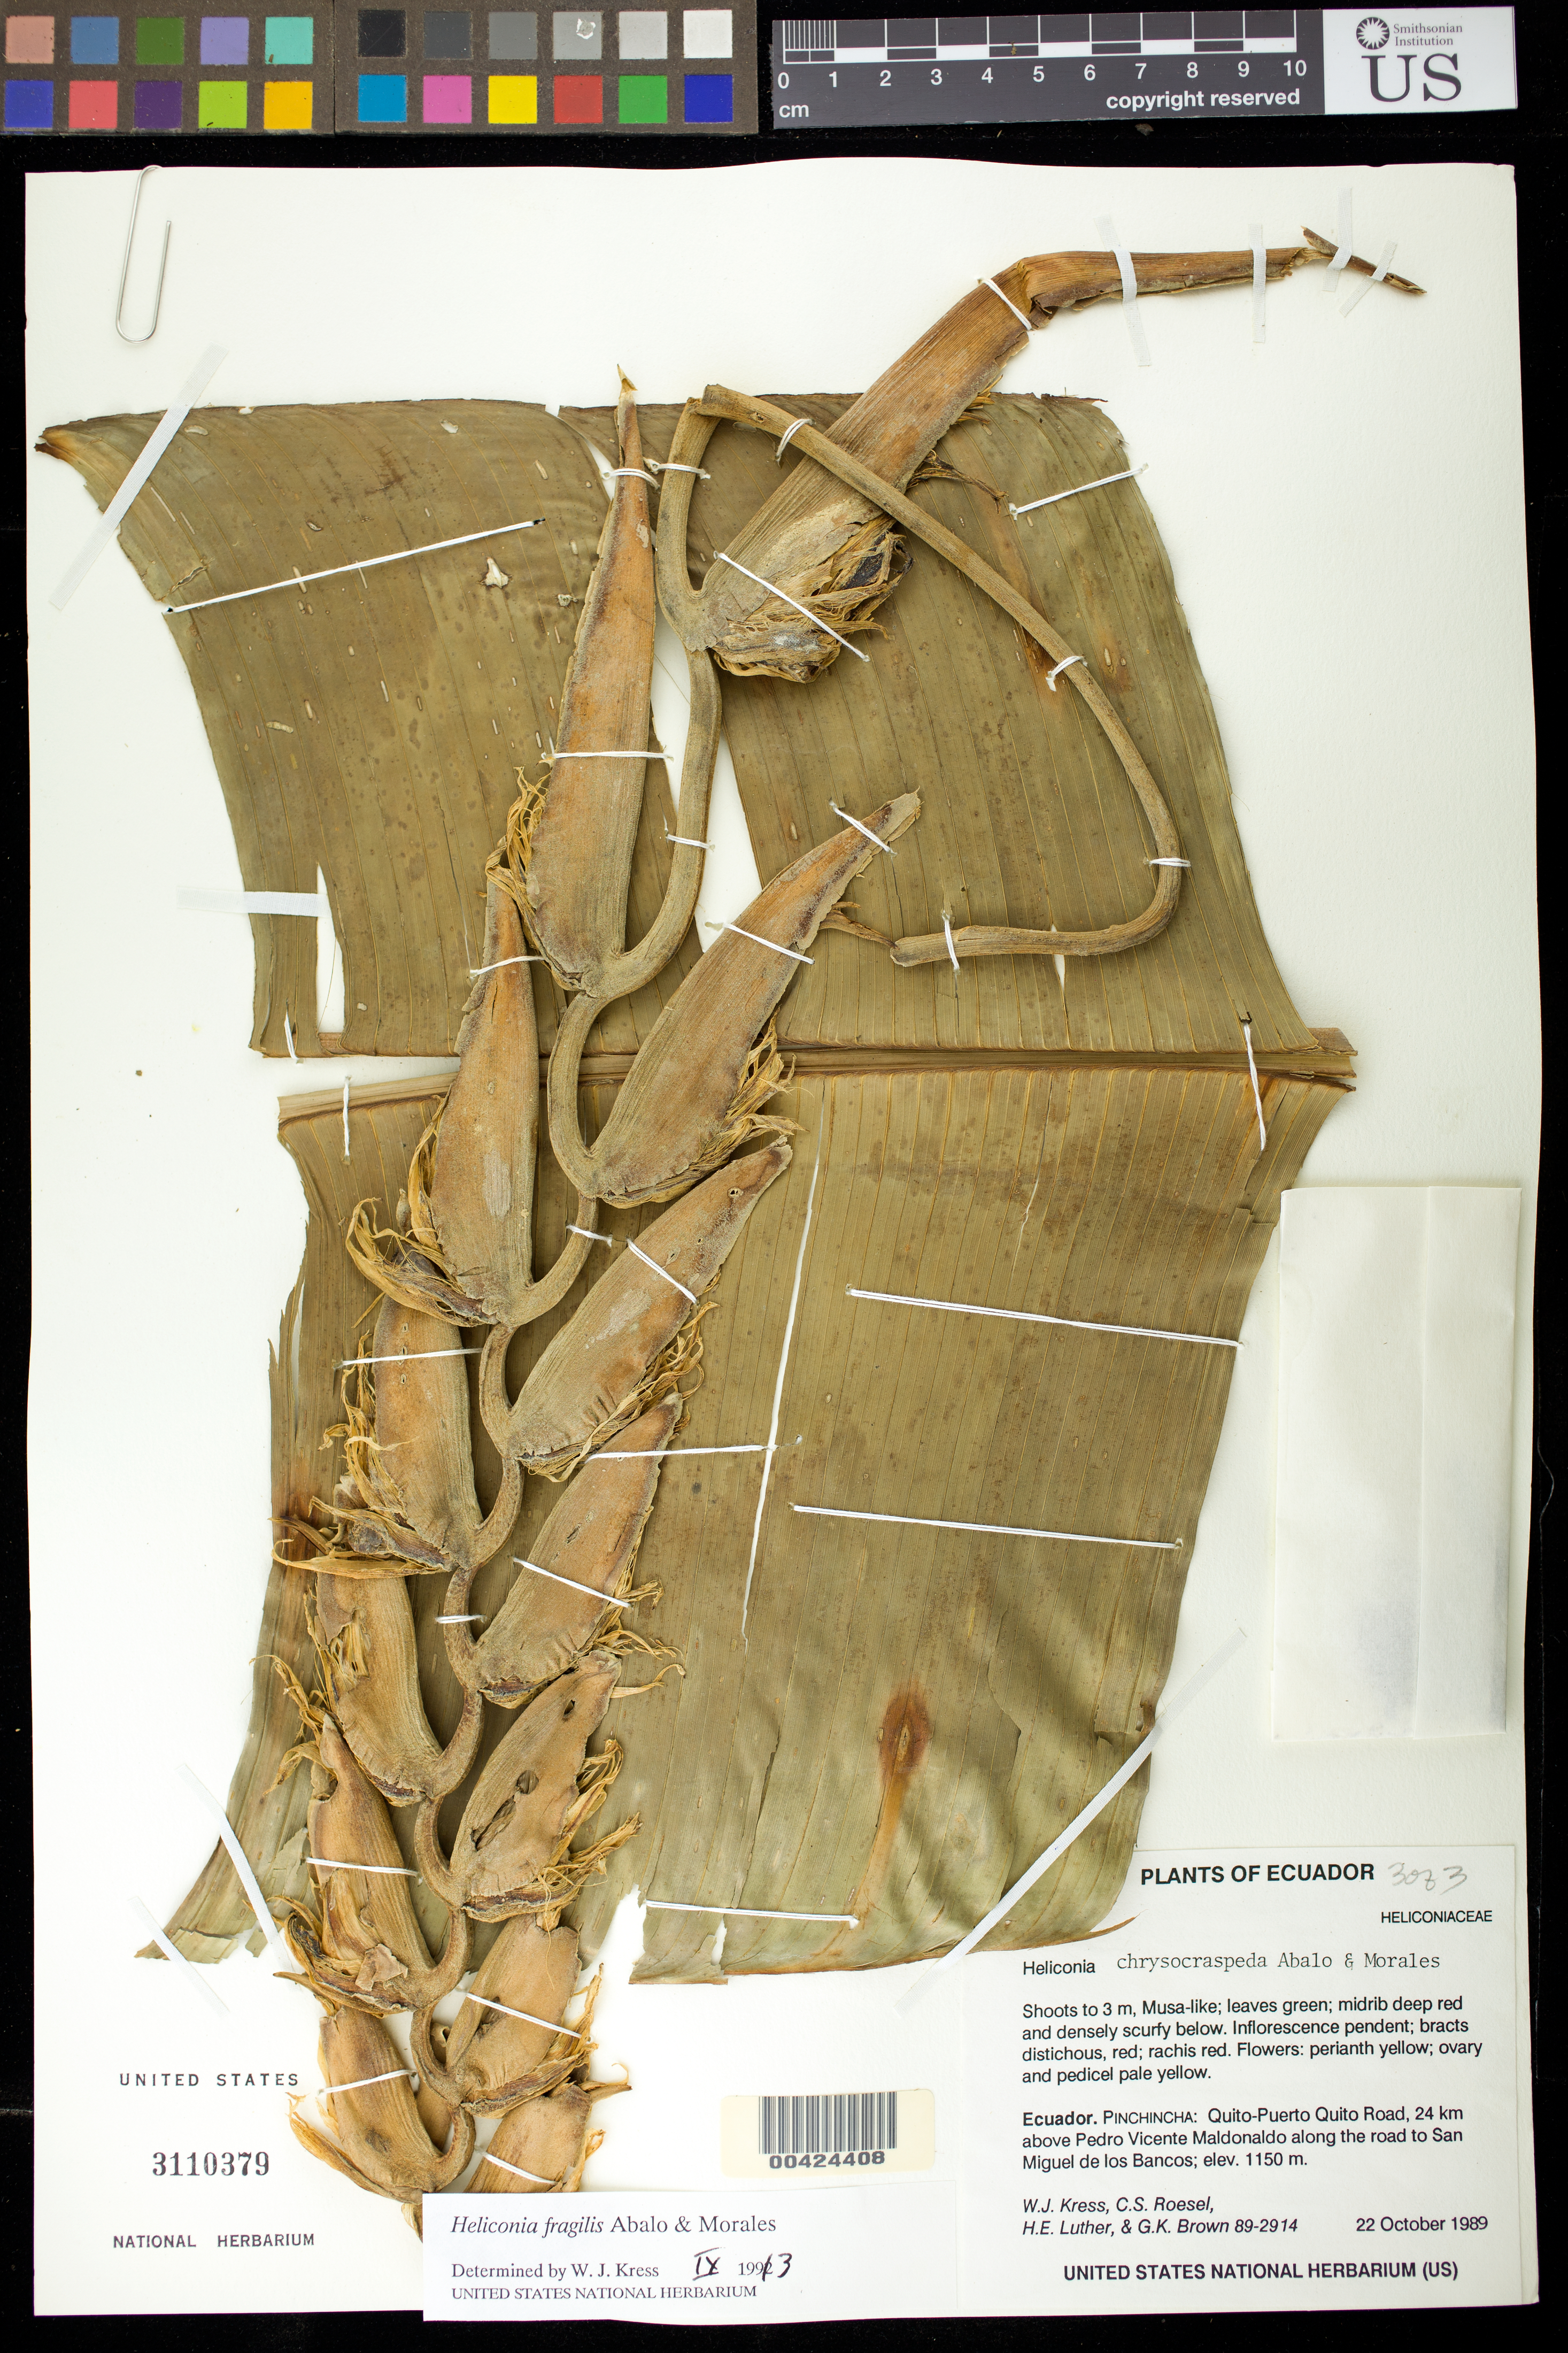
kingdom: Plantae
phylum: Tracheophyta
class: Liliopsida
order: Zingiberales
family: Heliconiaceae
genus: Heliconia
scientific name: Heliconia fragilis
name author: Abalo & G. Morales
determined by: Kress, W. J., (US), Smithsonian Institution - National Museum of Natural History (UNITED STATES)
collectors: W. J. Kress, C. S. Roesel, Harry E. Luther & G. K. Brown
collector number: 89-2914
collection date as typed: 22 Oct 1989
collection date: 1989-10-22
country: Ecuador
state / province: Pichincha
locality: Quito - Puerto quito road; 24 km above Pedro vicente maldonaldo along road to Sal Miguel de los Bancos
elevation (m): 1150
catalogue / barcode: US 3110379